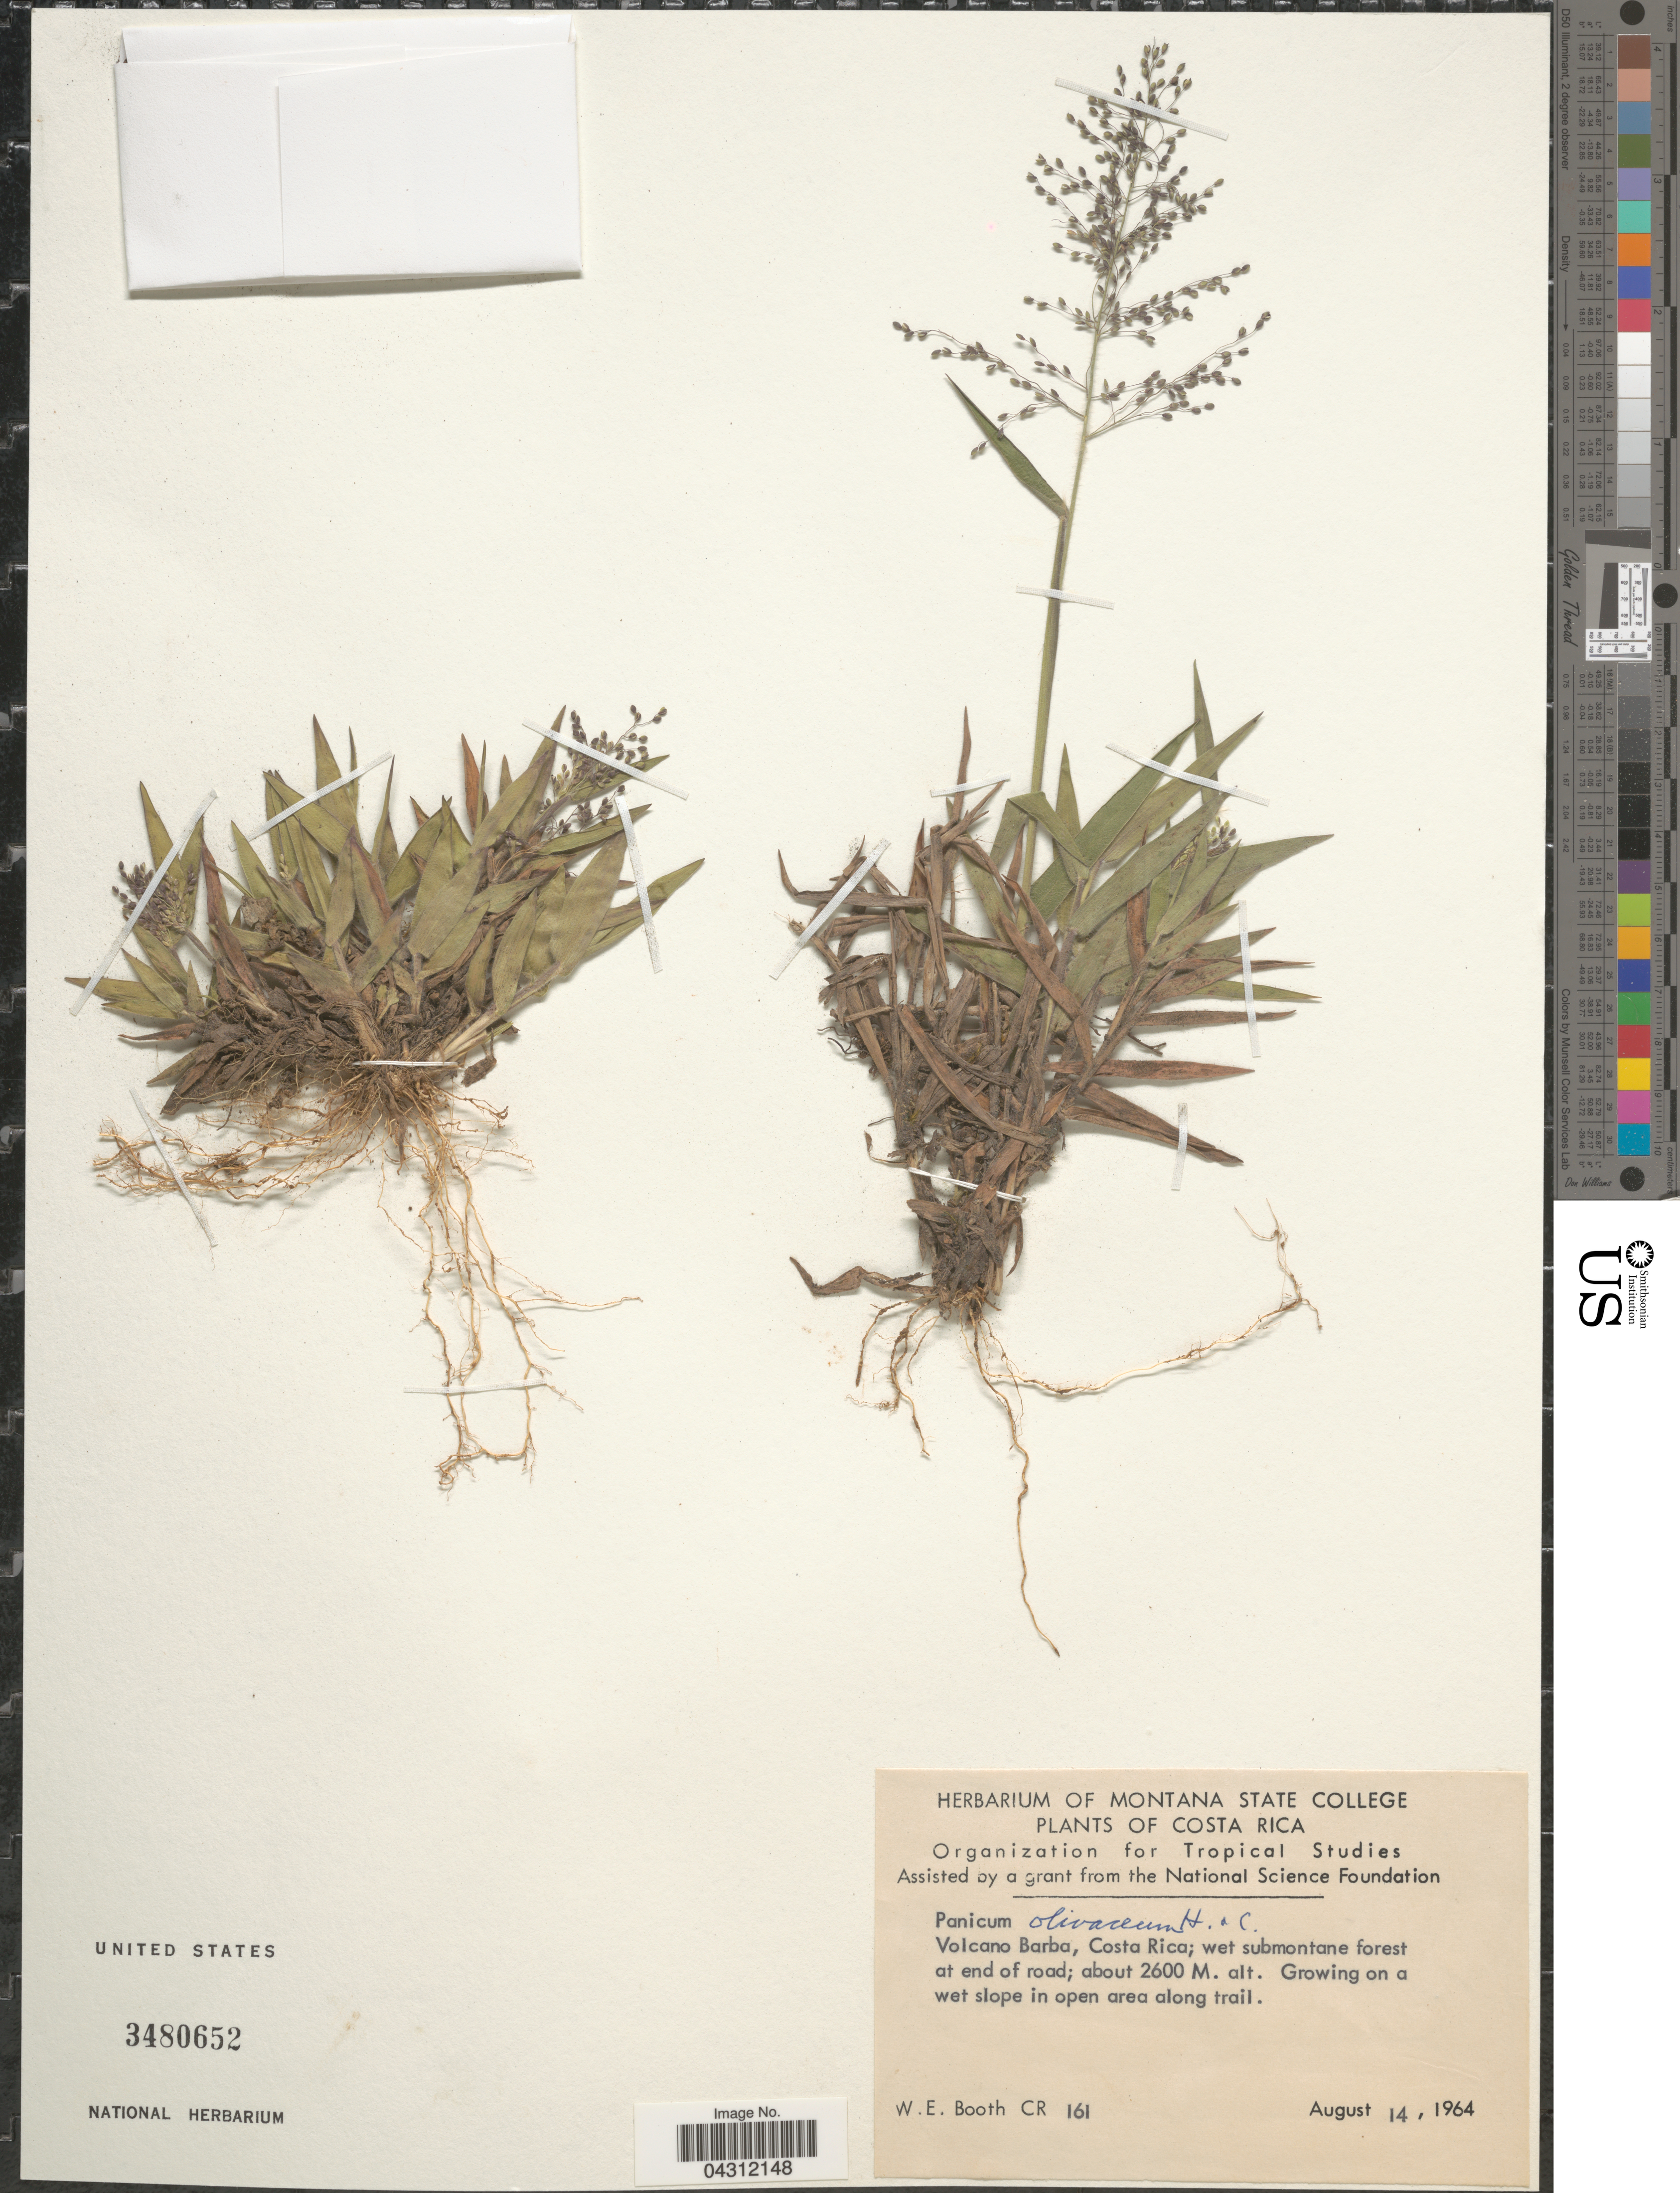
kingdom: Plantae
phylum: Tracheophyta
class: Liliopsida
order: Poales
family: Poaceae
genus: Dichanthelium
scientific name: Dichanthelium acuminatum var. acuminatum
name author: (Sw.) Gould & C.A. Clark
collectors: W. Booth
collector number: CR 161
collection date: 1964-08-14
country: Costa Rica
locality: Volcano Barba; wet submontane forest at end of road. Growing on a wet slope in open area along trail.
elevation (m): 2600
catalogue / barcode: US 3480652